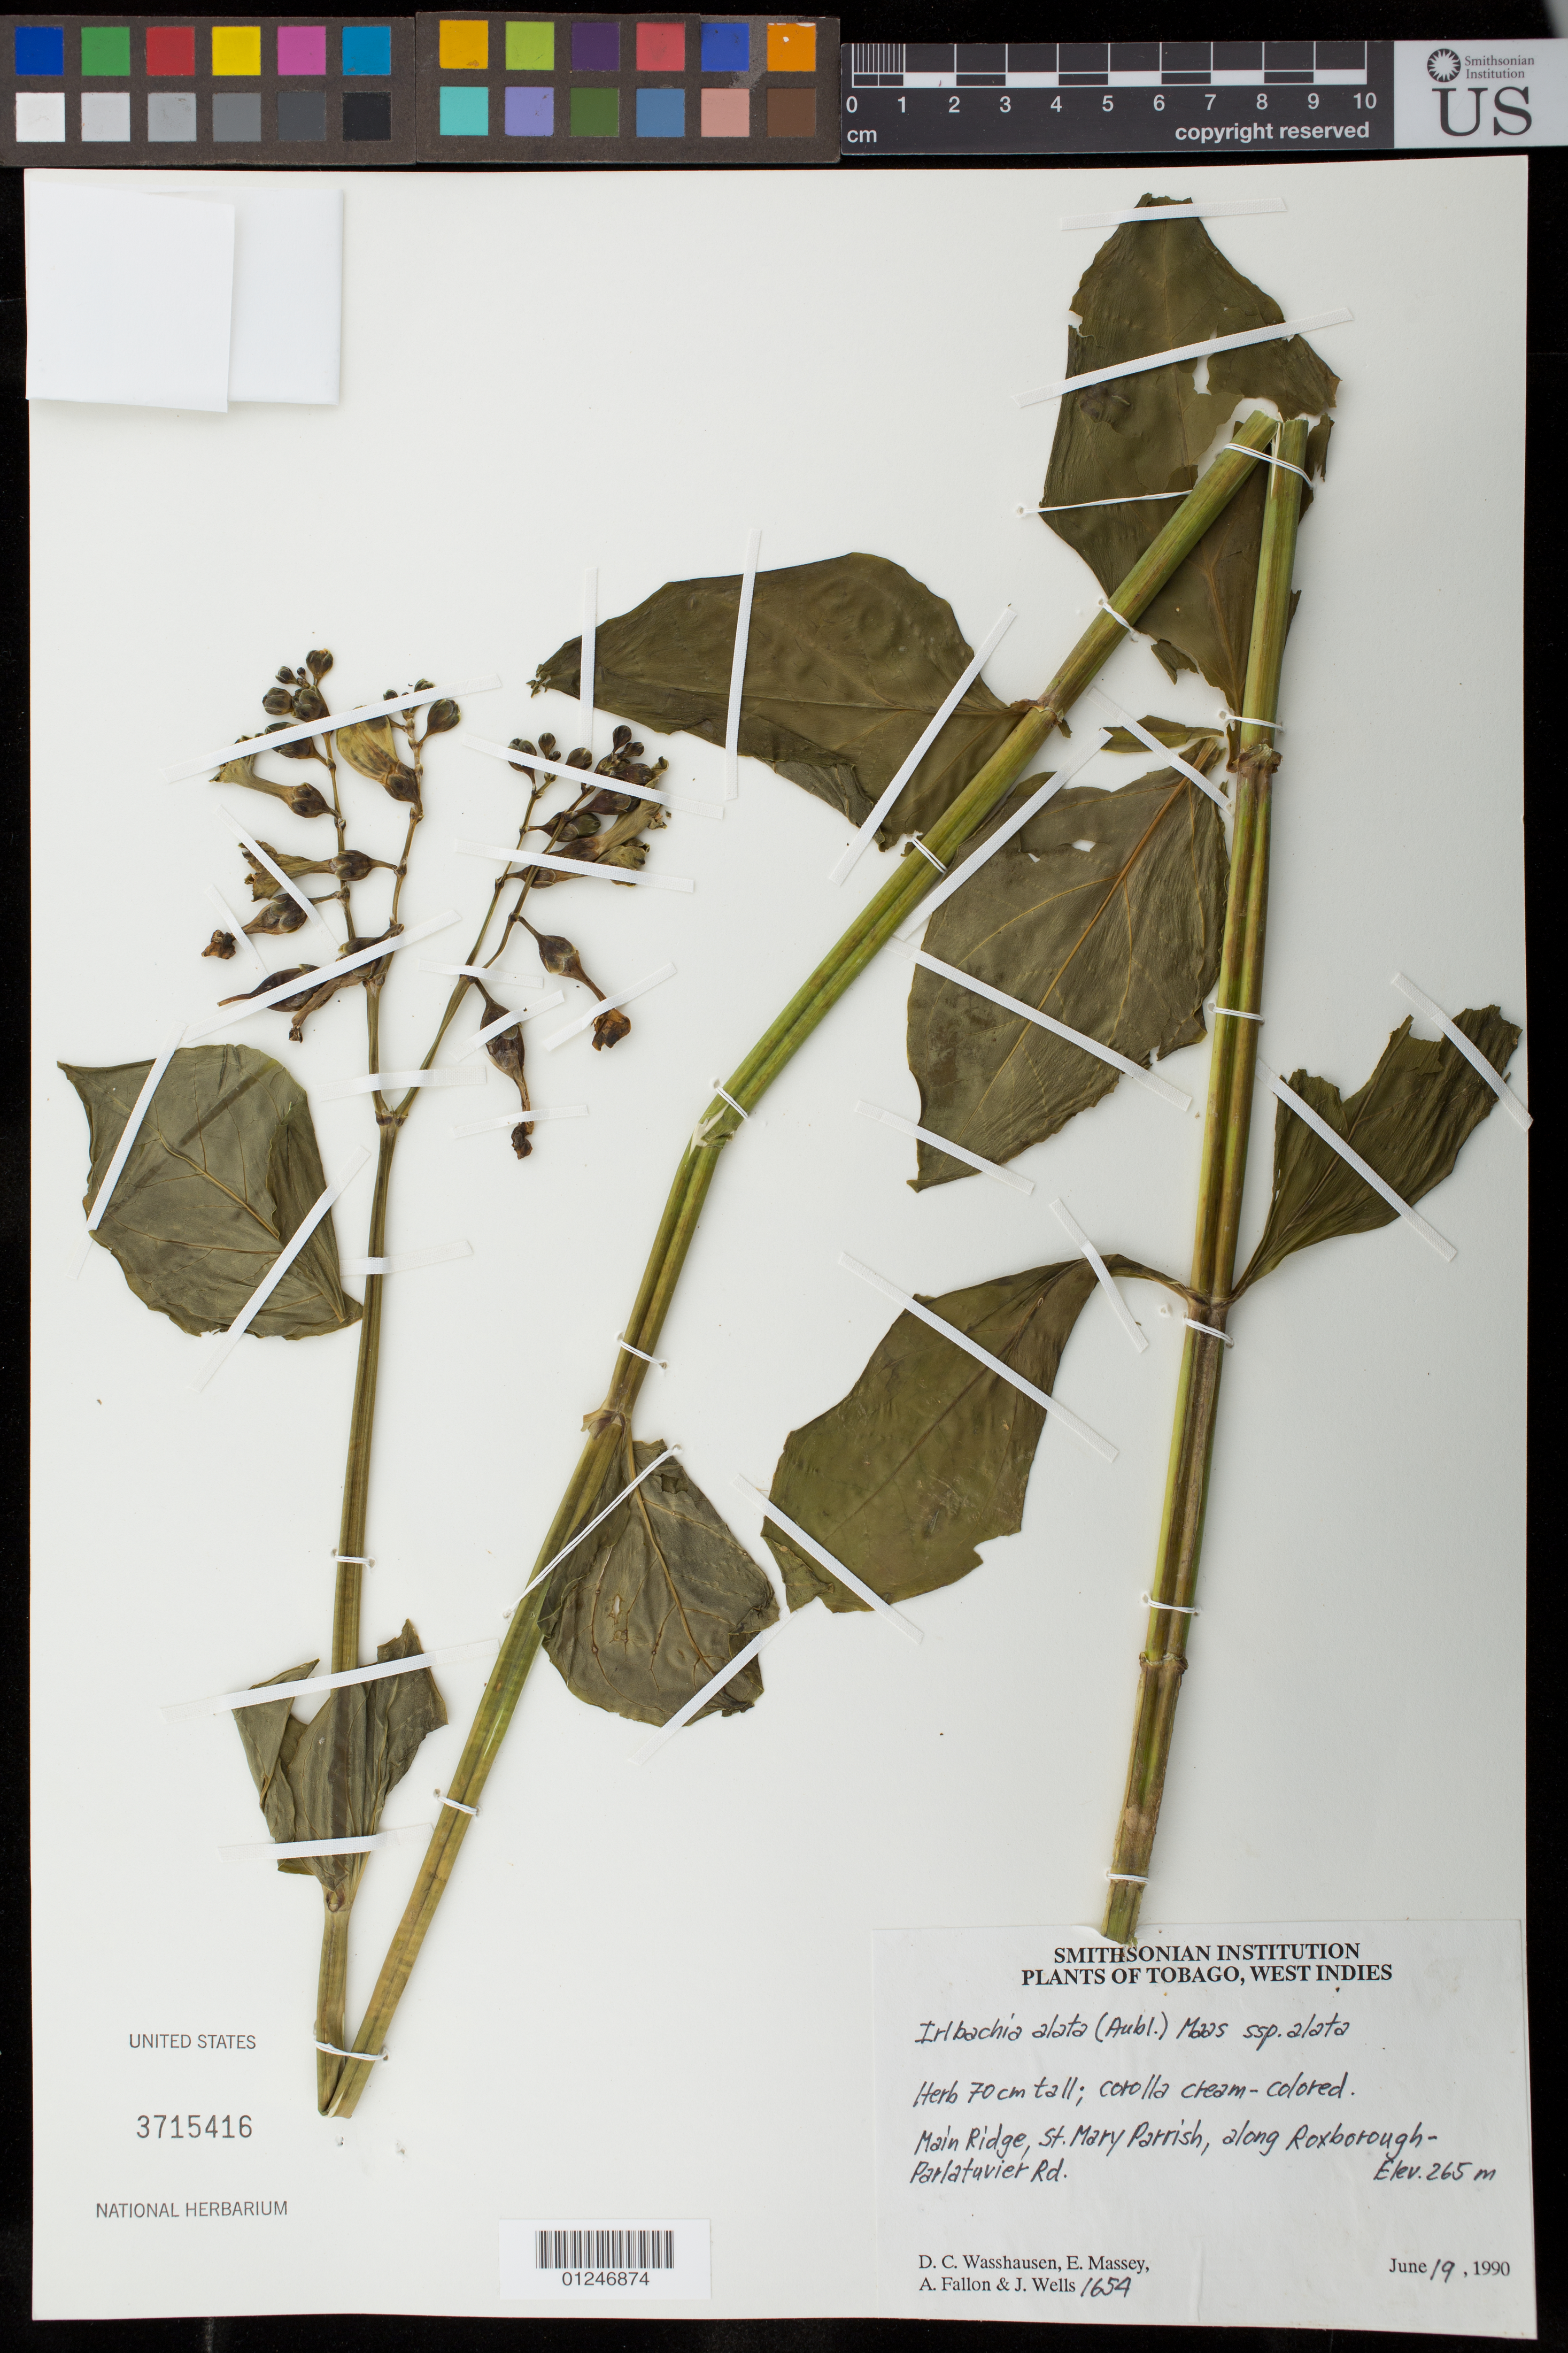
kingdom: Plantae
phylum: Tracheophyta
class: Magnoliopsida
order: Gentianales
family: Gentianaceae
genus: Irlbachia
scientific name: Irlbachia alata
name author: (Aubl.) Maas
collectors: D. C. Wasshausen, E. Massey, A. Fallon & J. Wells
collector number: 1654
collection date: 1990-06-19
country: Trinidad and Tobago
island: Tobago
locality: Main Ridge, St. Mary Parish, Cameron Canal Road along Argyll River.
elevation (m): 265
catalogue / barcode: US 3715416